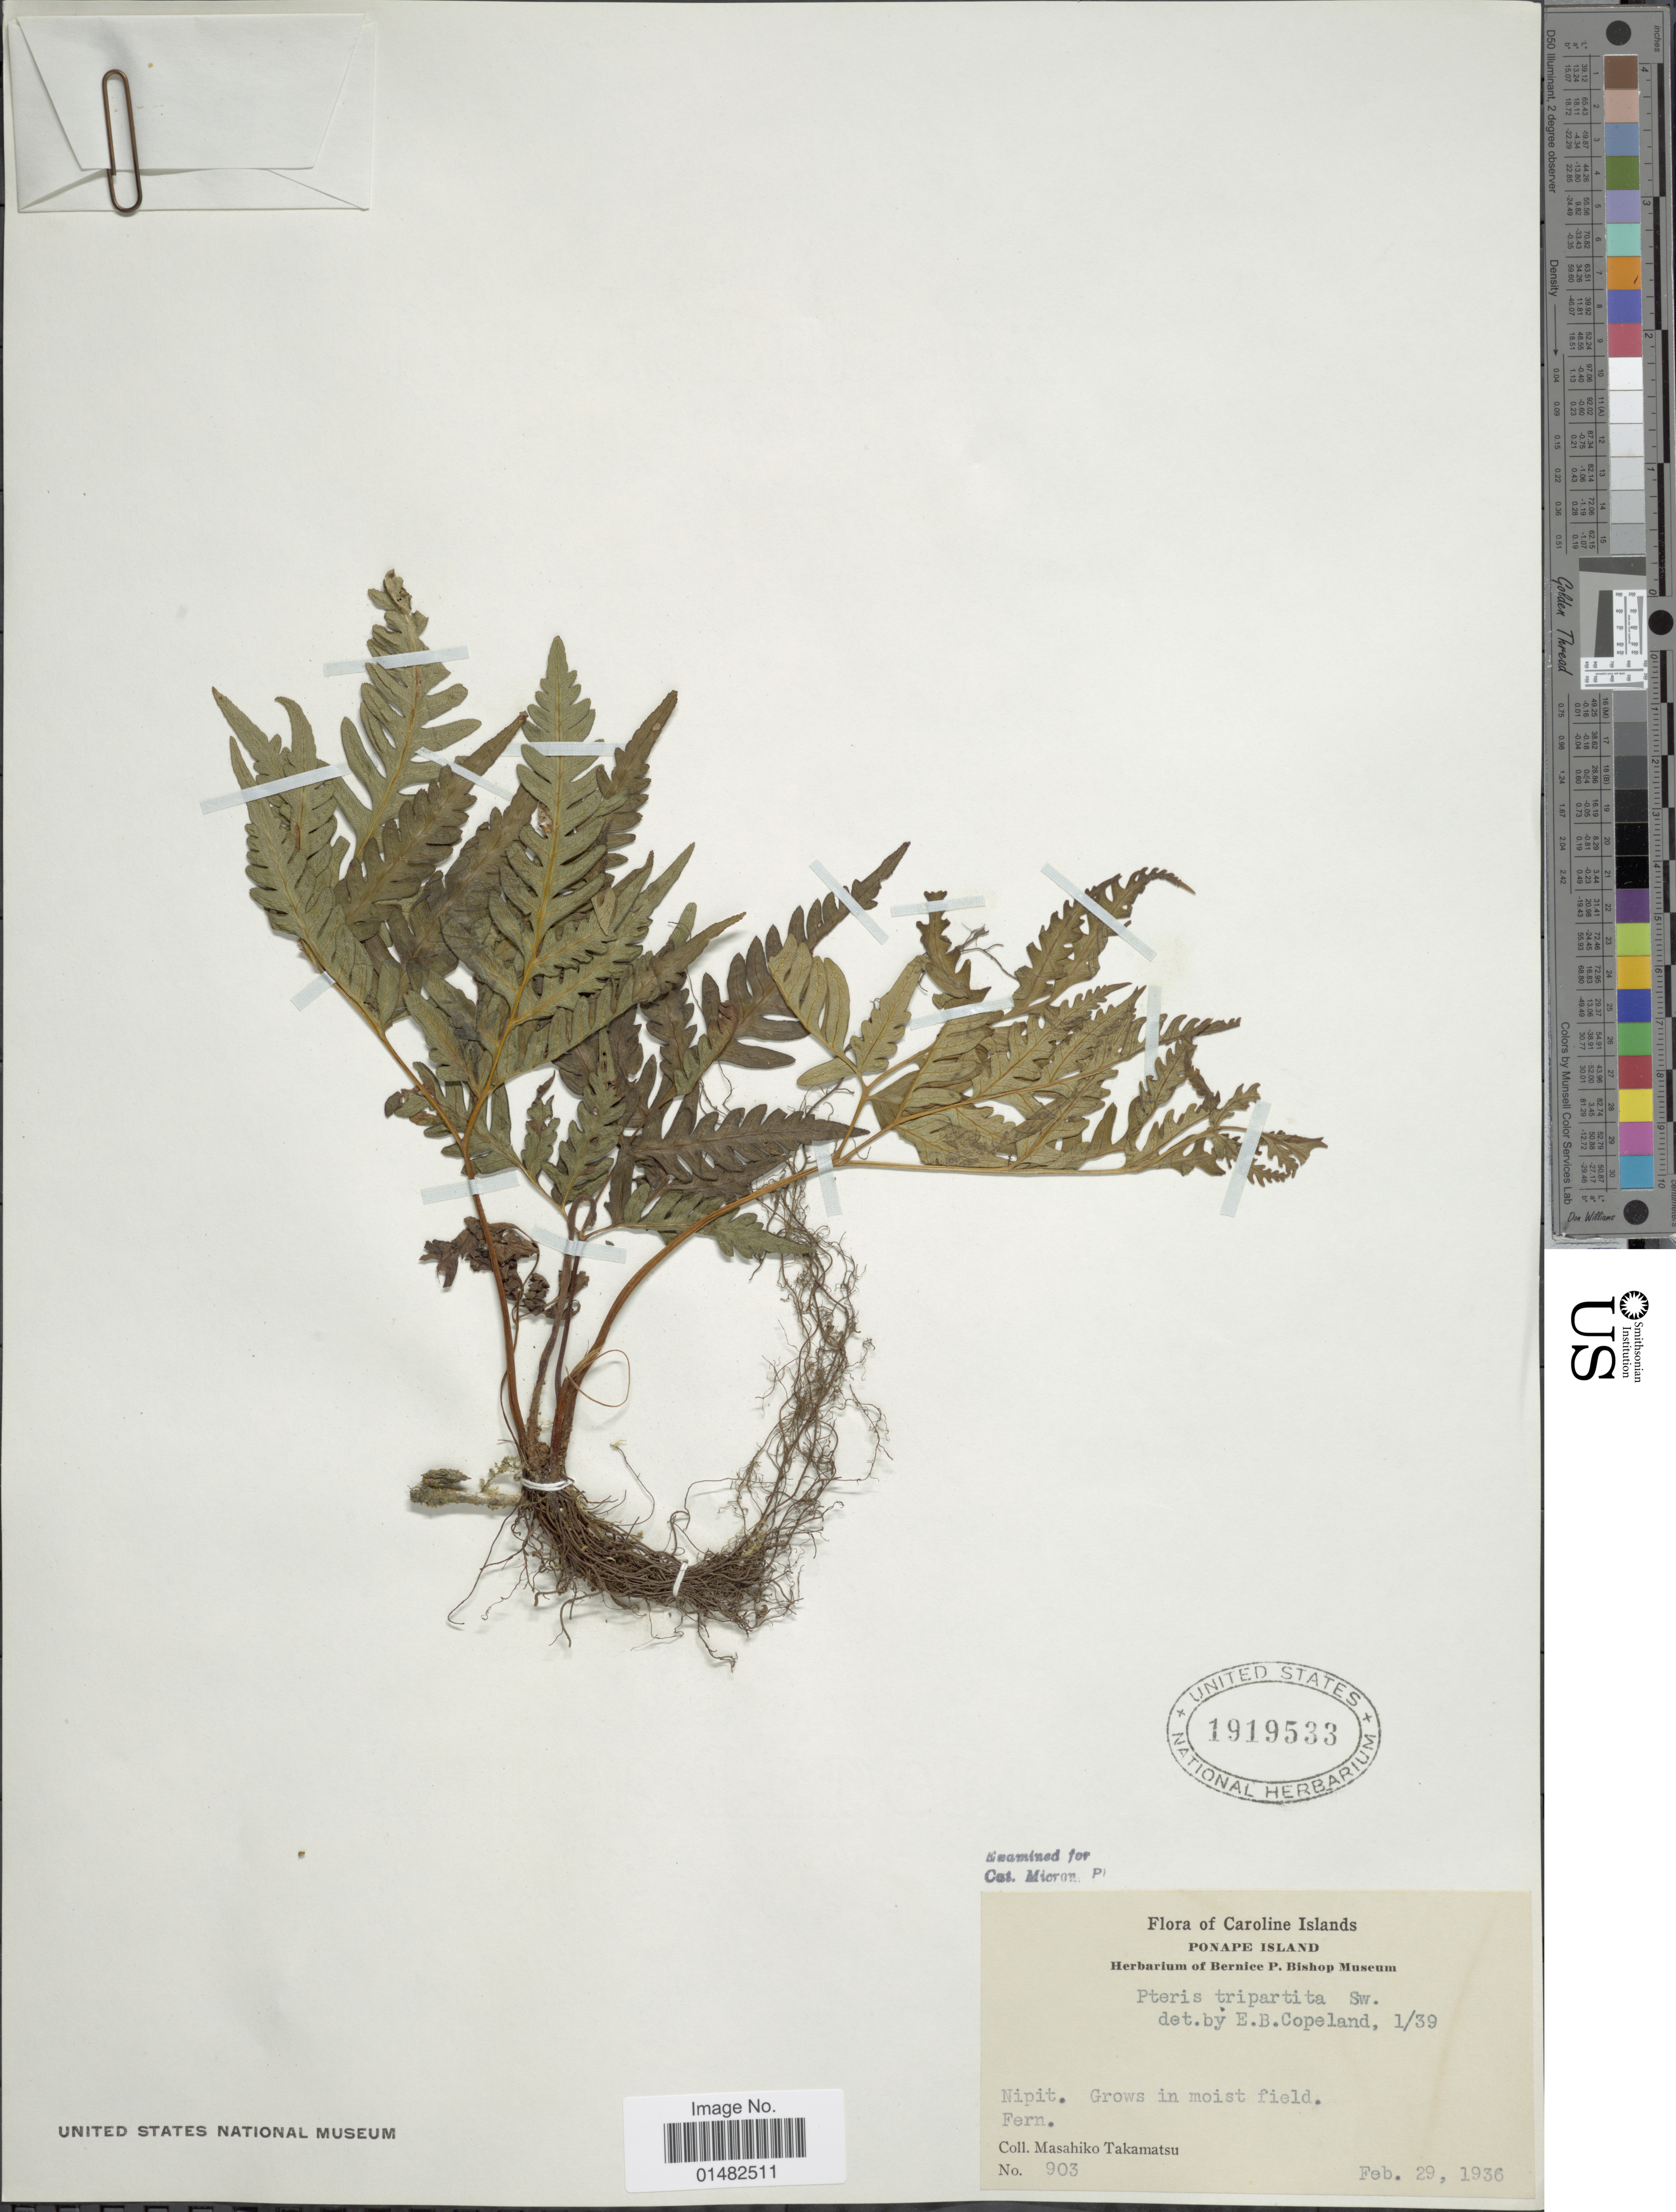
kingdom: Plantae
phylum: Tracheophyta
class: Polypodiopsida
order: Polypodiales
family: Pteridaceae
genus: Pteris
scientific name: Pteris tripartita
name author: Sw.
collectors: M. Takamatsu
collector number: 903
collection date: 1936-02-29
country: Micronesia, Federated States of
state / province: Pohnpei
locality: Caroline Island, Ponape Island, Nipit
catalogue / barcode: US 1919533